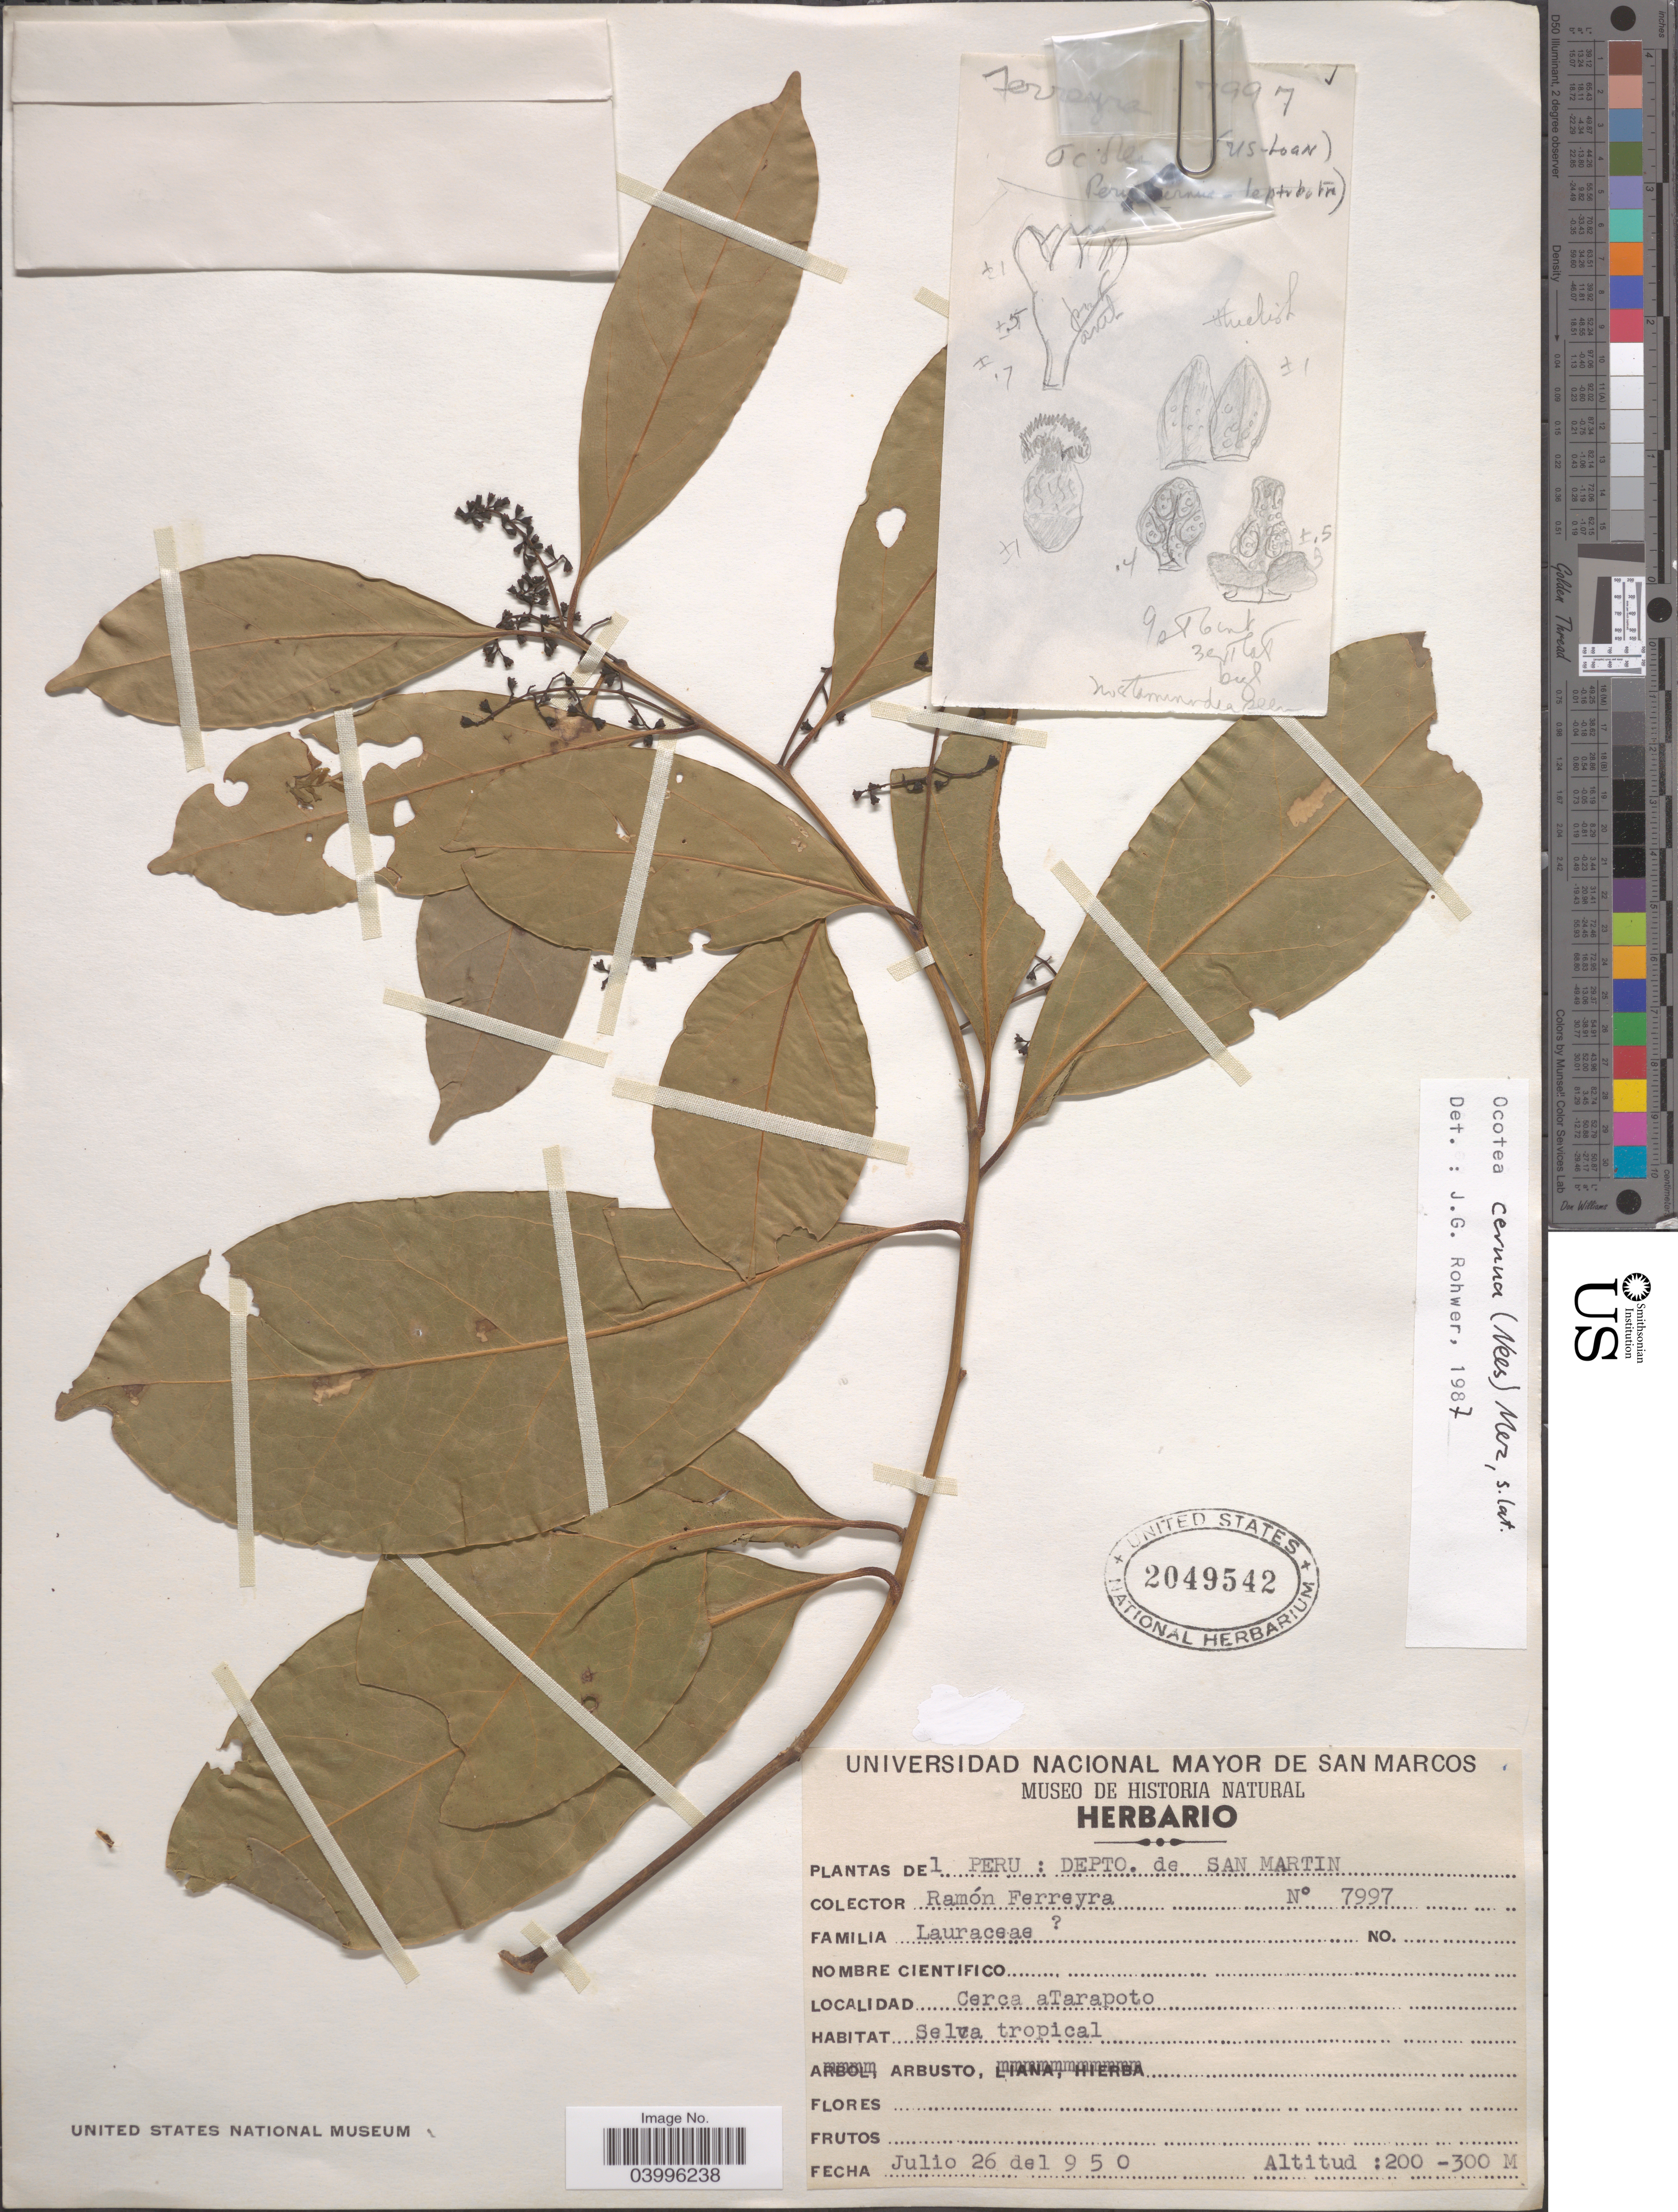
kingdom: Plantae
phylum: Tracheophyta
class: Magnoliopsida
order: Laurales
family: Lauraceae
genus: Ocotea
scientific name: Ocotea cernua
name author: (Nees) Mez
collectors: R. A. Ferreyra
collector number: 7997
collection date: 1950-07-26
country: Peru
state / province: San Martín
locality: Depto. de San Martin. Cerca aTarapoto.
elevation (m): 200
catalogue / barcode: US 2049542